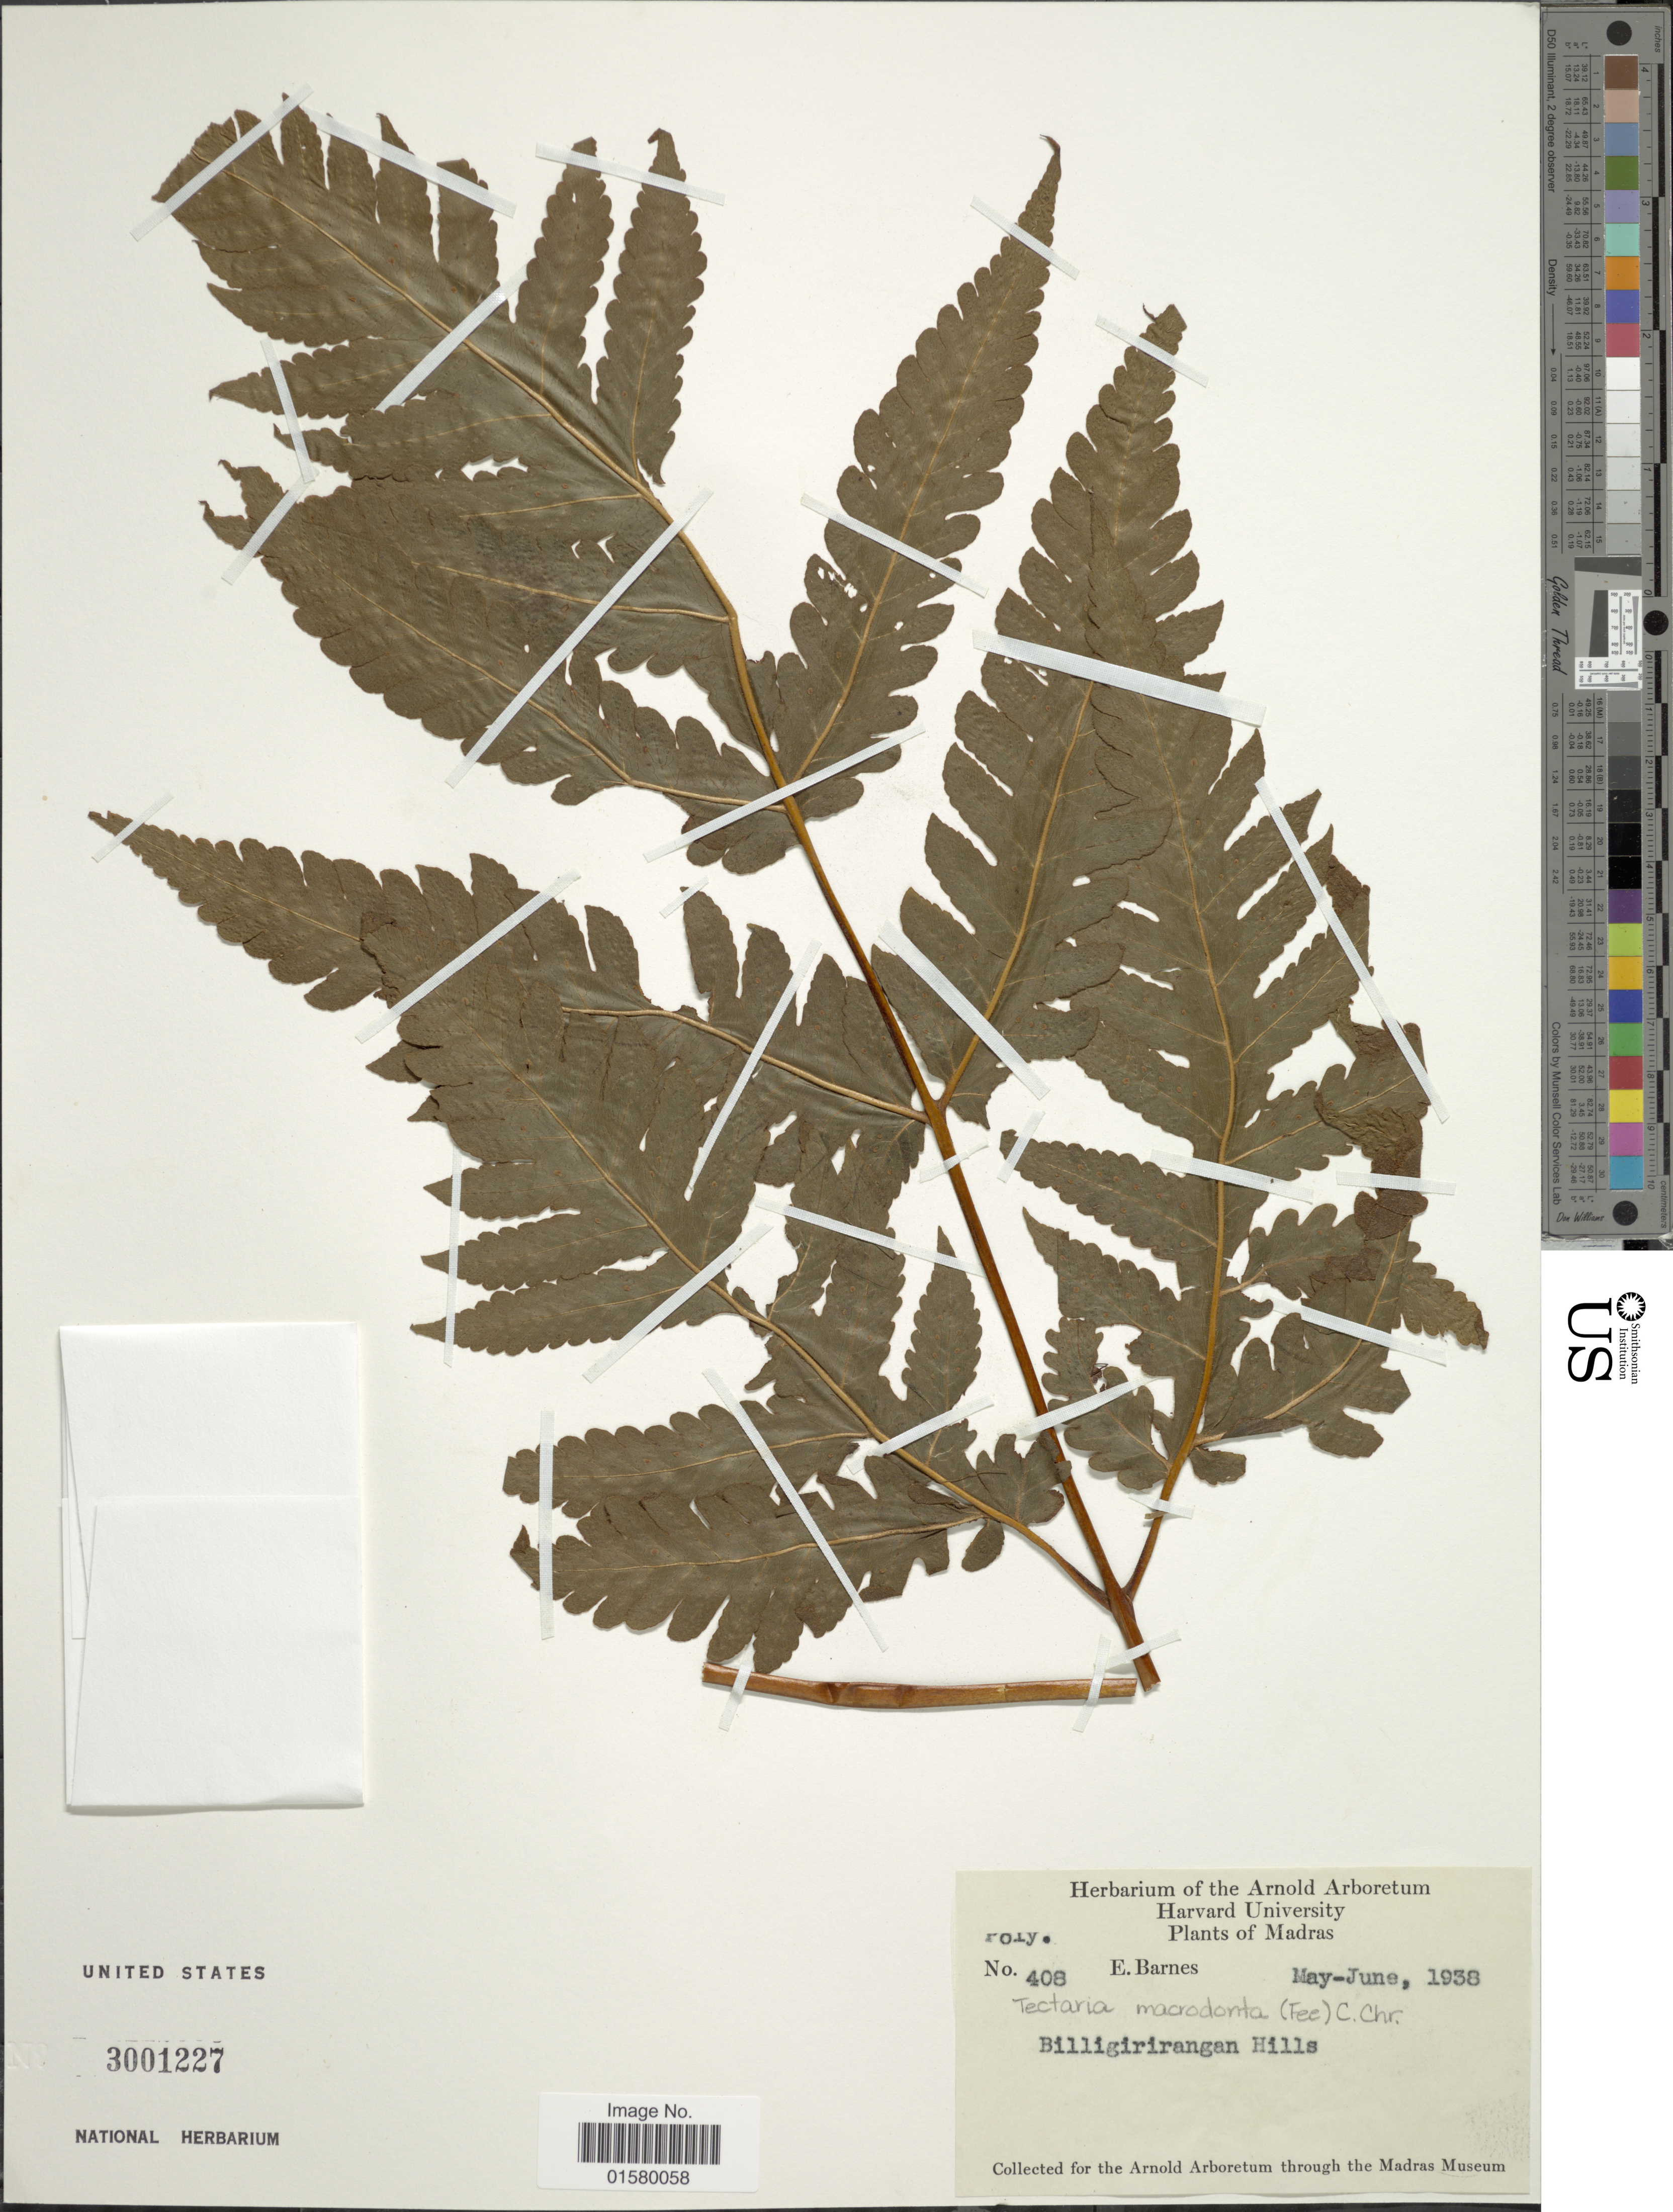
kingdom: Plantae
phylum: Tracheophyta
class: Polypodiopsida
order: Polypodiales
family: Tectariaceae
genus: Tectaria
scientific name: Tectaria coadunata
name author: (J. Sm.) C. Chr.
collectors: E. Barnes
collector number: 408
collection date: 1938-05/1938-06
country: India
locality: Madras, Billigirirangan Hills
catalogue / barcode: US 3001227